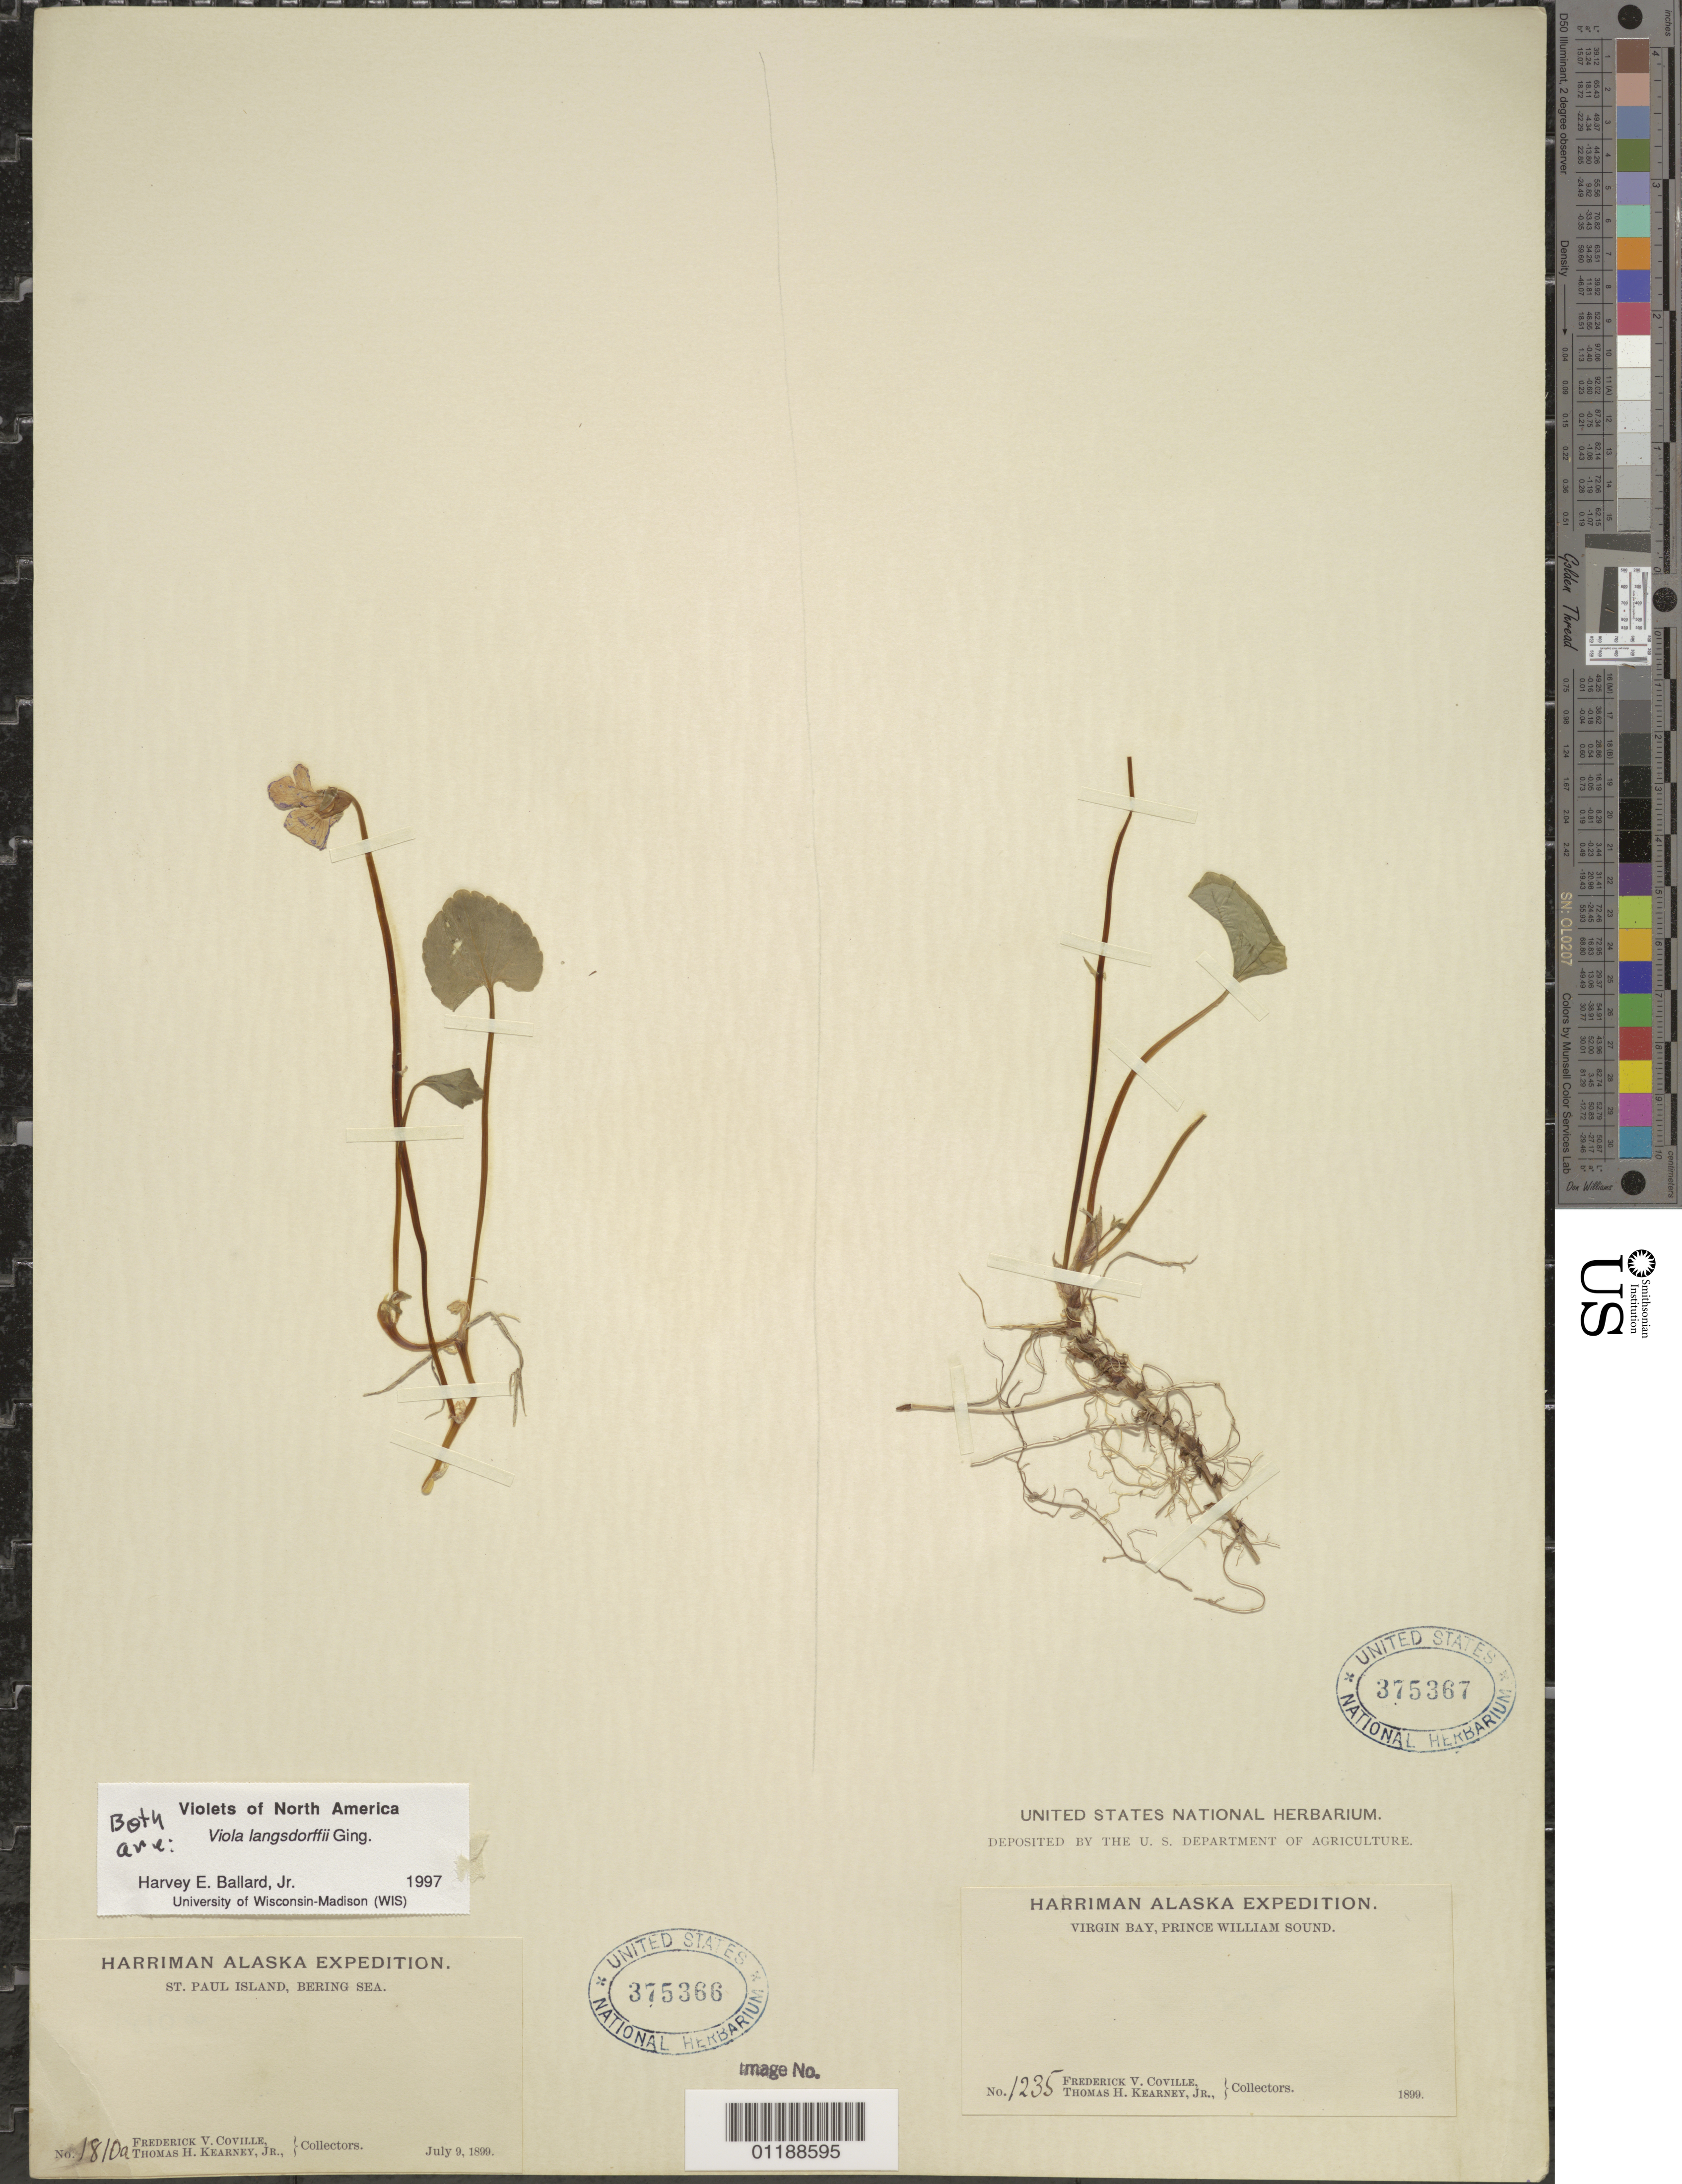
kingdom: Plantae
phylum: Tracheophyta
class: Magnoliopsida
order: Malpighiales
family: Violaceae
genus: Viola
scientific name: Viola langsdorffii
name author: Fisch. ex Ging.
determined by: Ballard, Harvey E.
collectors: F. V. Coville & T. H. Kearney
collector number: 1235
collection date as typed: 1899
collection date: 1899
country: United States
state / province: Alaska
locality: Virgin Bay, Prince William Sound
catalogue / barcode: US 375367